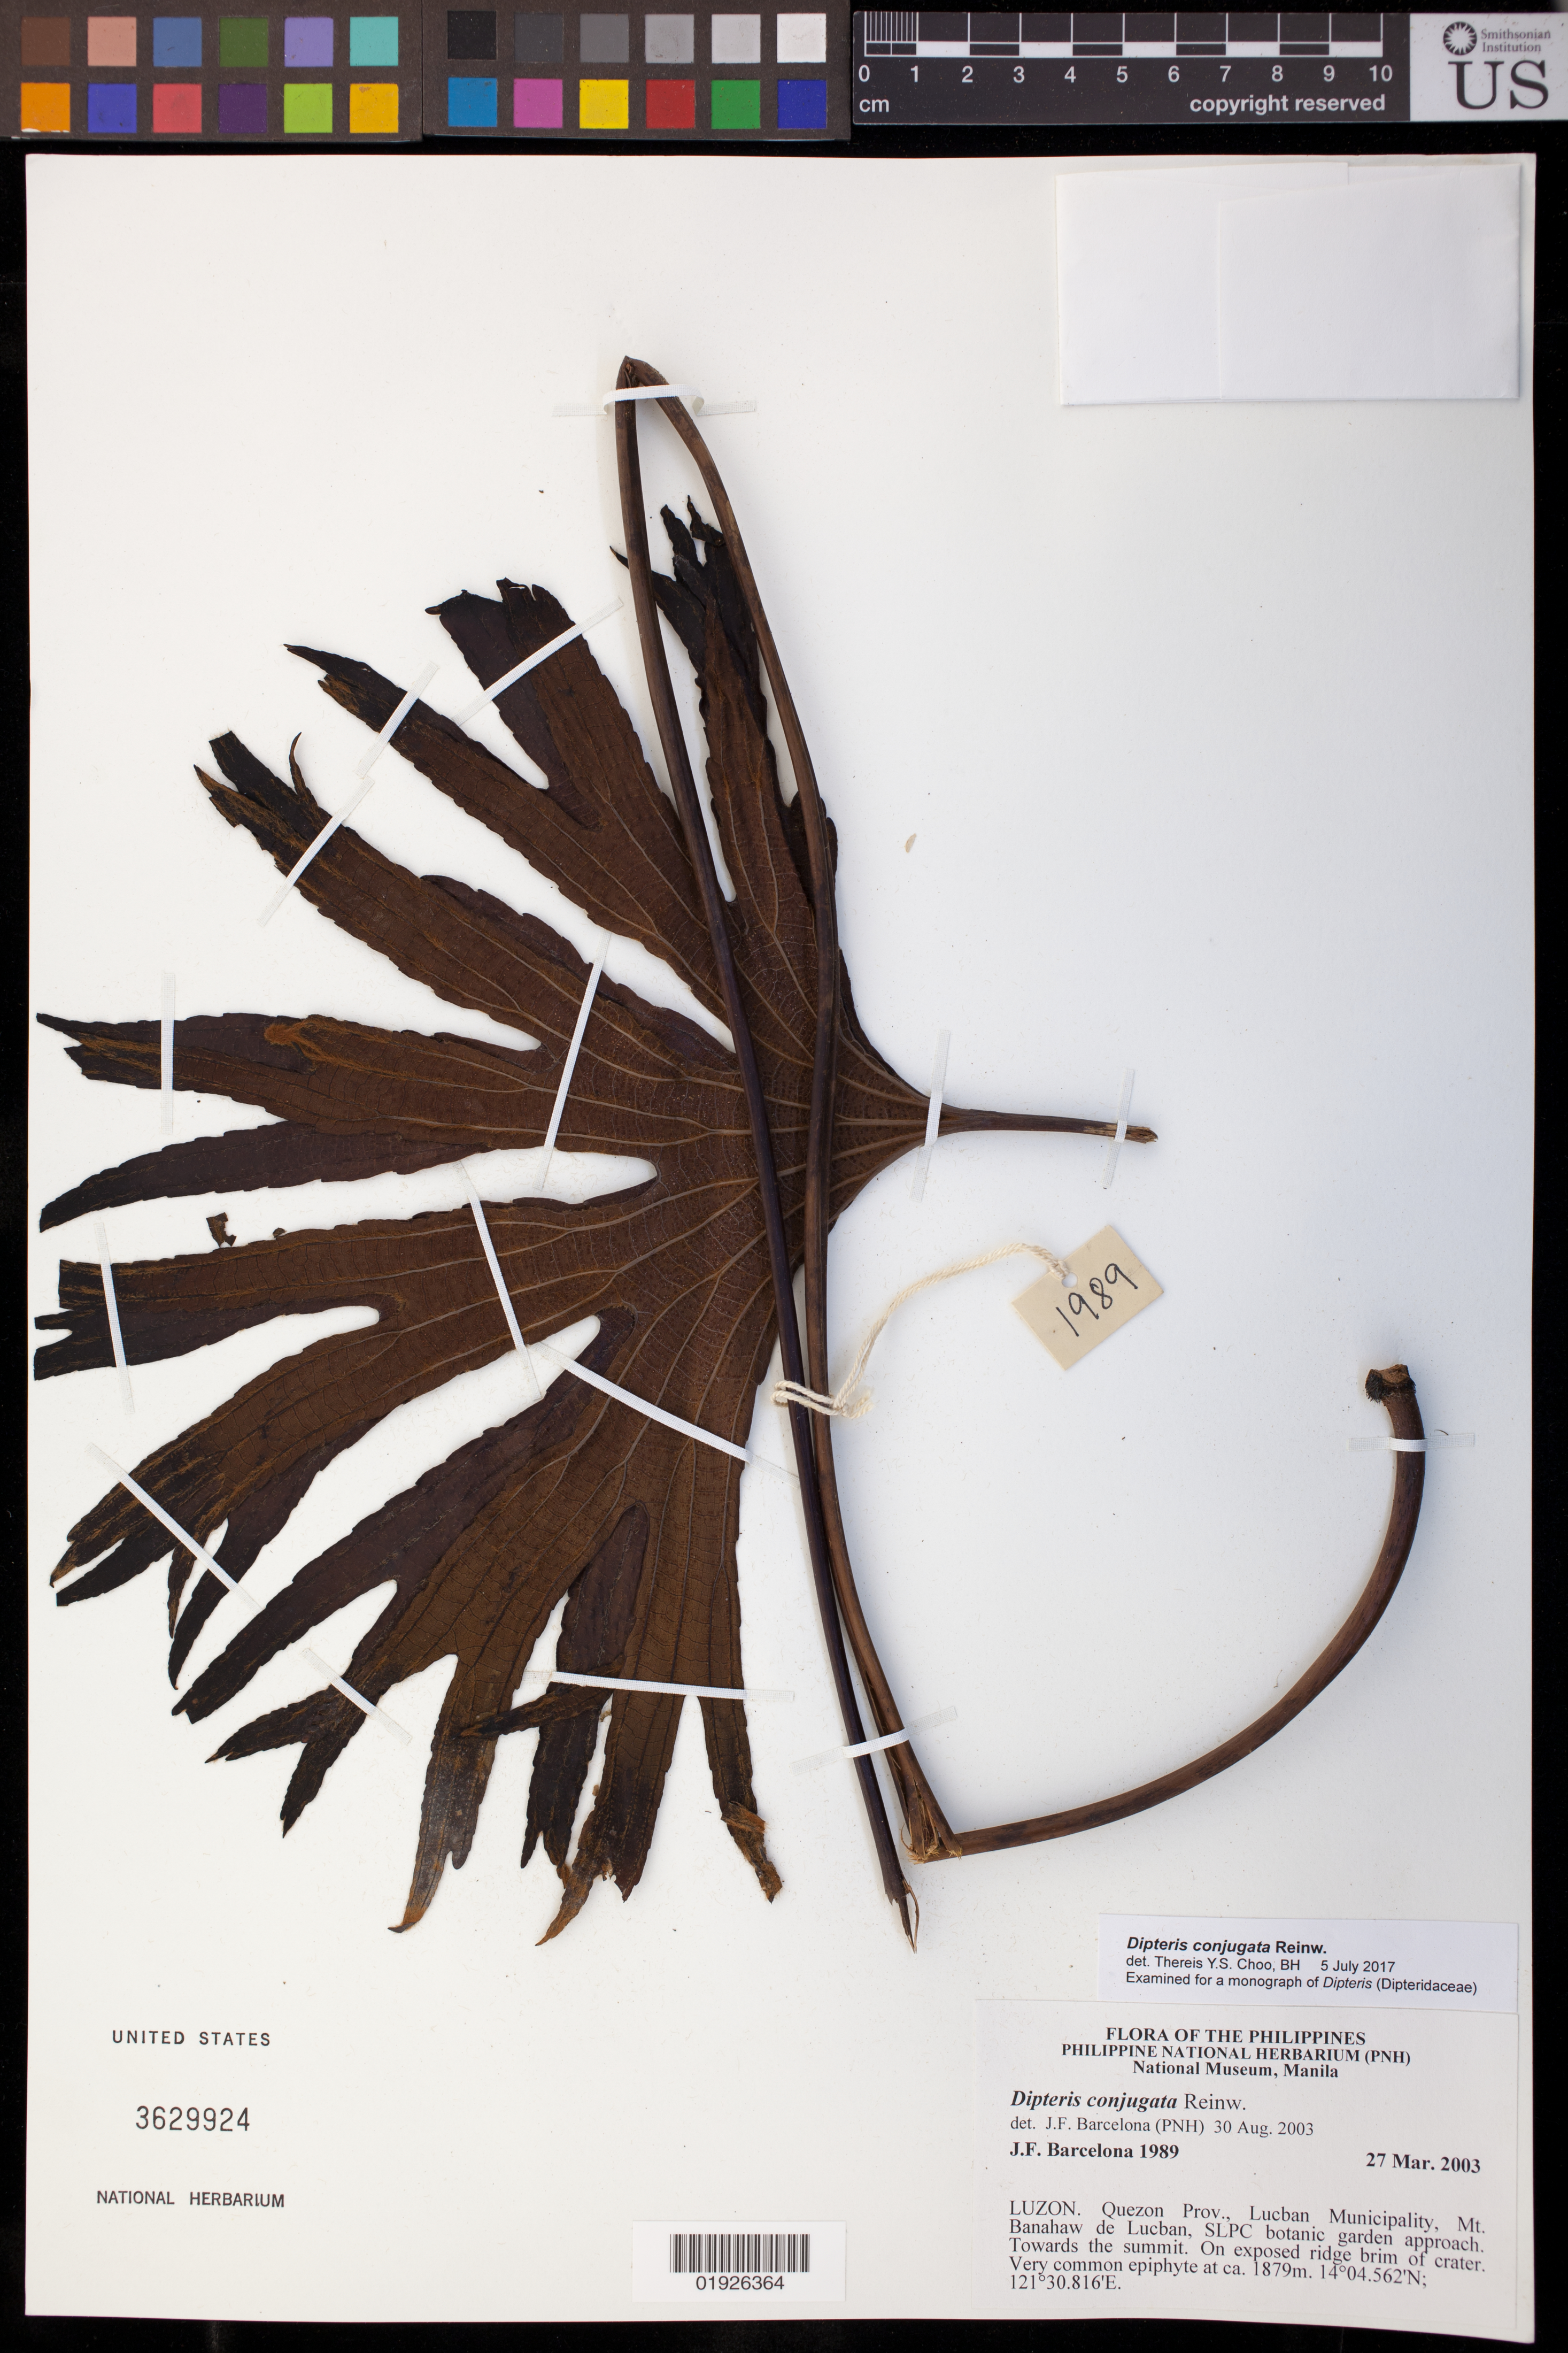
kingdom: Plantae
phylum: Tracheophyta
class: Polypodiopsida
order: Gleicheniales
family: Dipteridaceae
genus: Dipteris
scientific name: Dipteris conjugata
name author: Reinw.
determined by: Choo, Thereis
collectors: J. F. Barcelona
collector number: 1989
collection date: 2003-03-27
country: Philippines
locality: Luzon, Quezon Prov., Lucban Municipality, Mt. Banahaw de Lucban, SLPC botanic garden approach, towards de summit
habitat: On exposed ridge brim of crater.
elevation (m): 1879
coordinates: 14 04.562 N, 121 30.816 E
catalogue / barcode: US 3629924